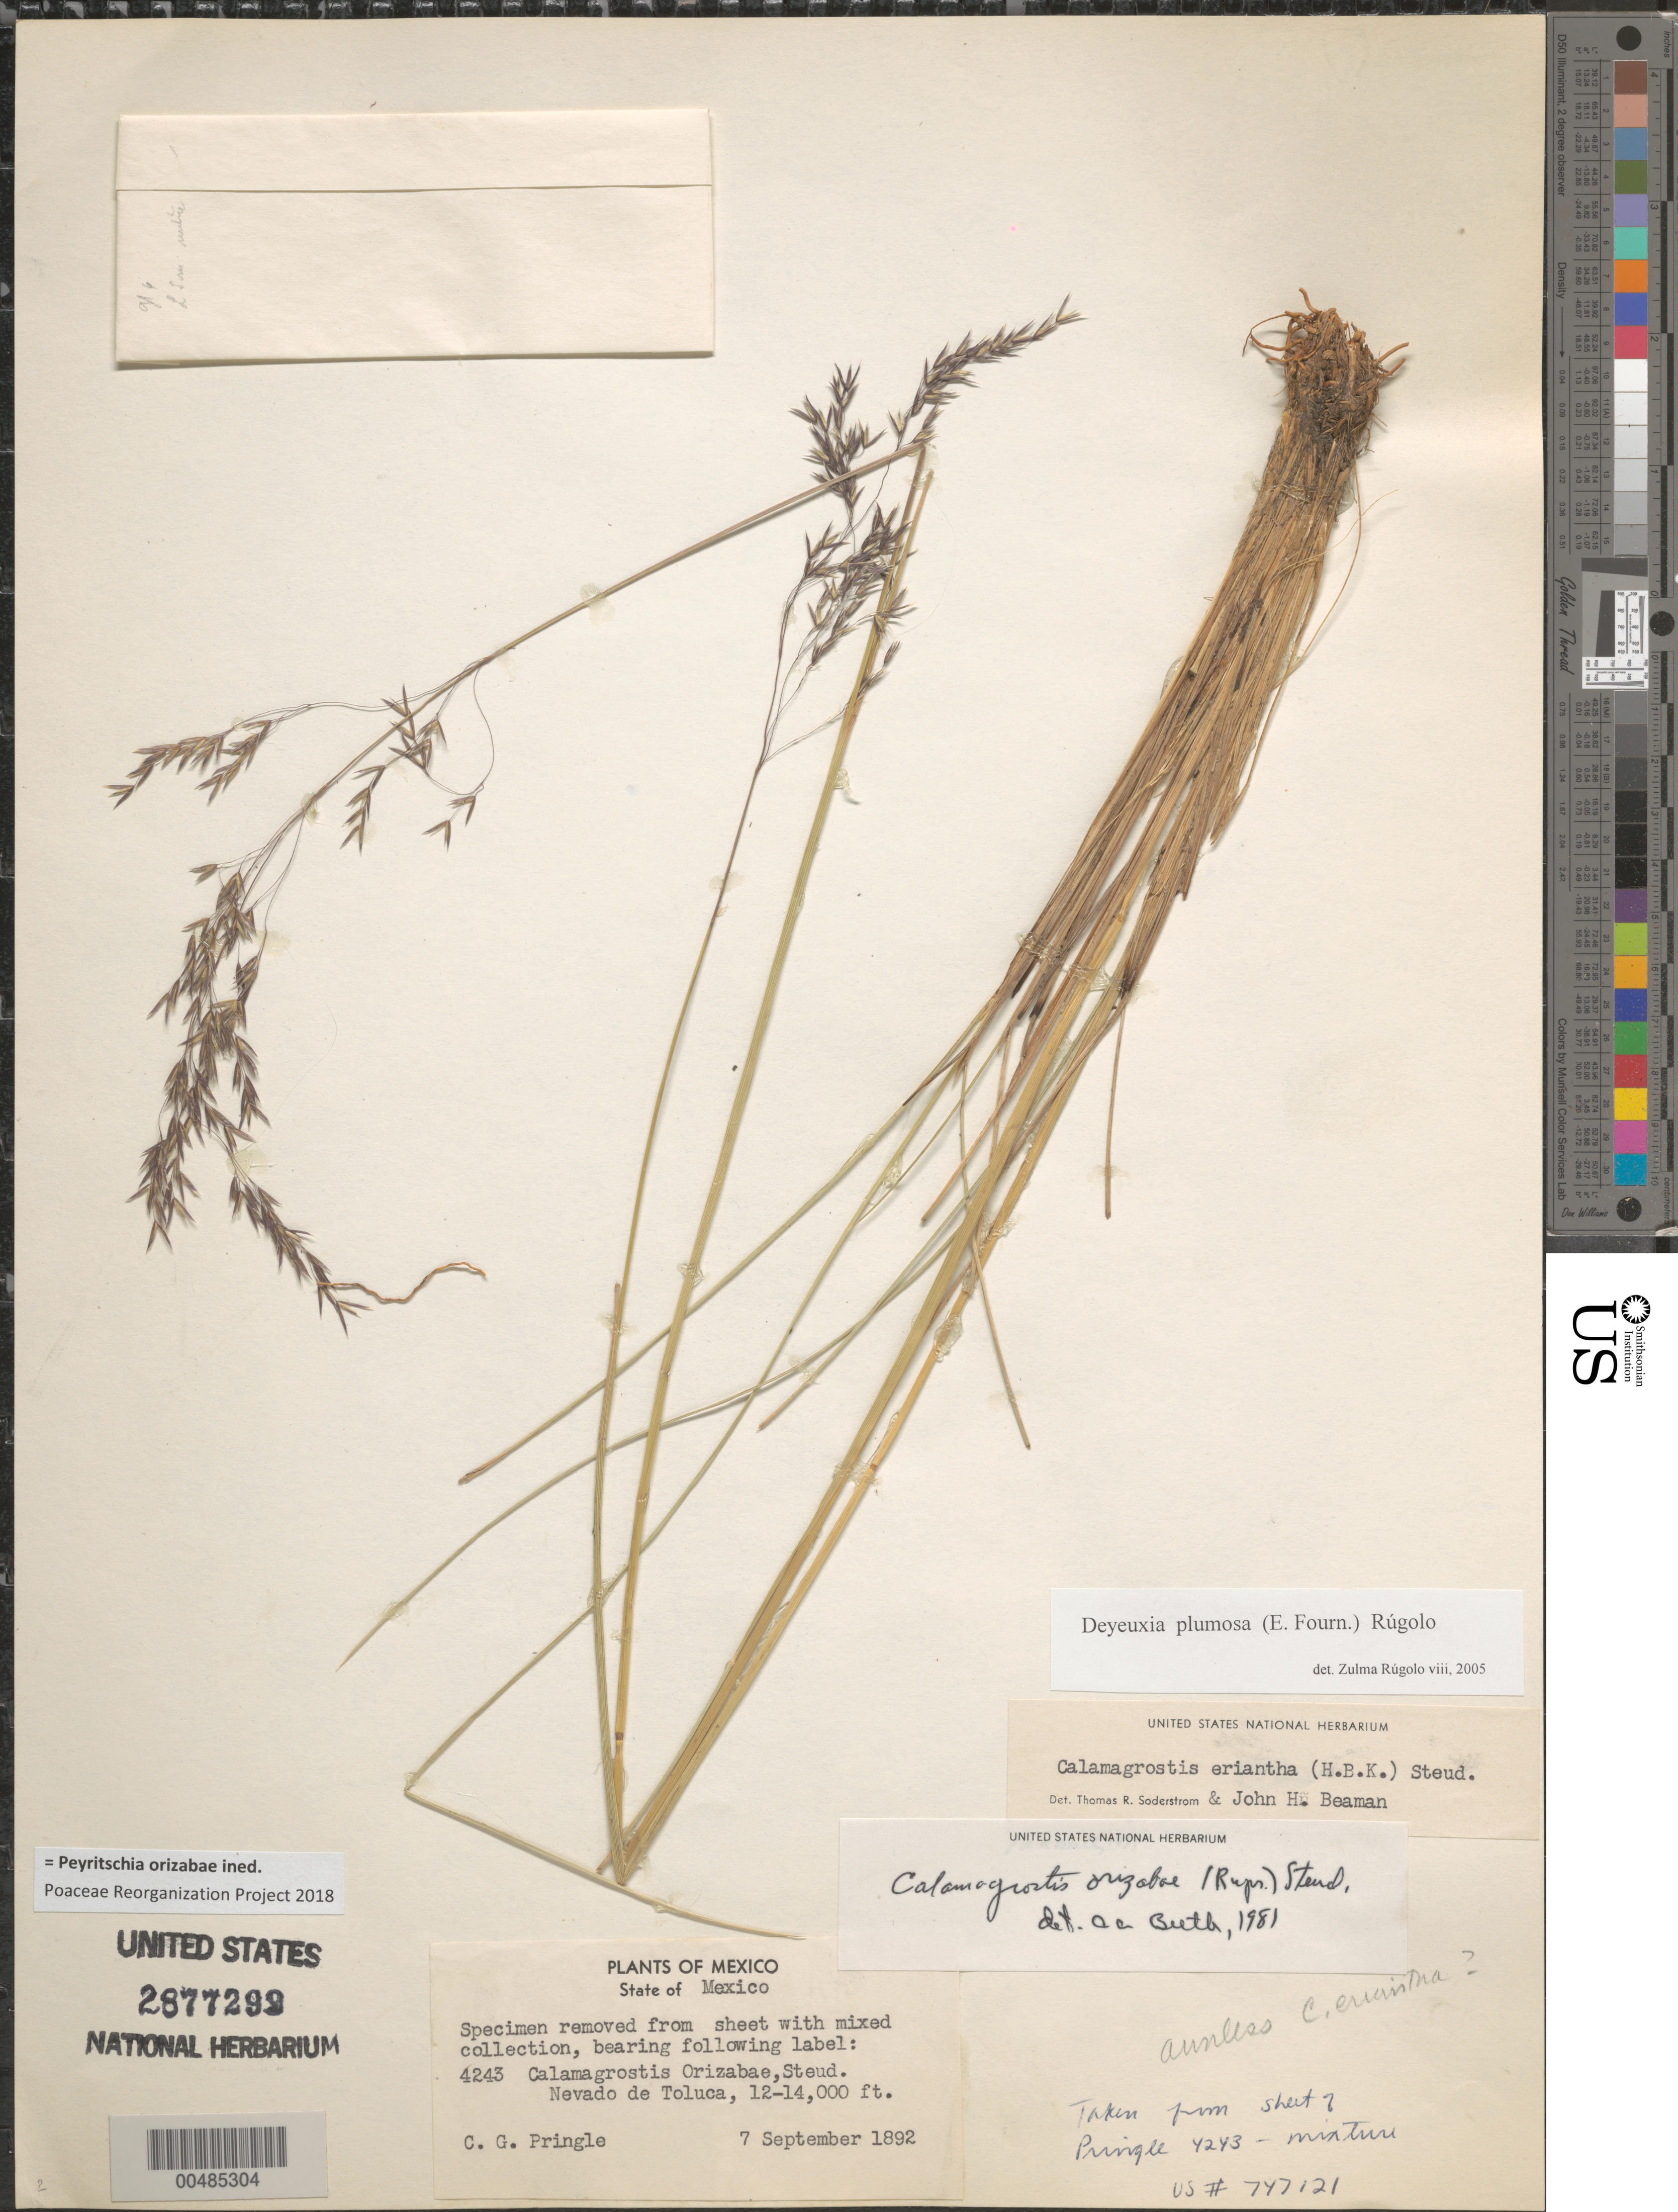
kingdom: Plantae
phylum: Tracheophyta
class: Liliopsida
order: Poales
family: Poaceae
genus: Peyritschia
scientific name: Peyritschia orizabae ined.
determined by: Poaceae Reorganization Project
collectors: C. G. Pringle et al.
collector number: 4243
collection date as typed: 7 Sep 1892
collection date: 1892-09-07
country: Mexico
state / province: México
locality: Nevado de Toluca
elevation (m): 3658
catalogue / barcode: US 2877299